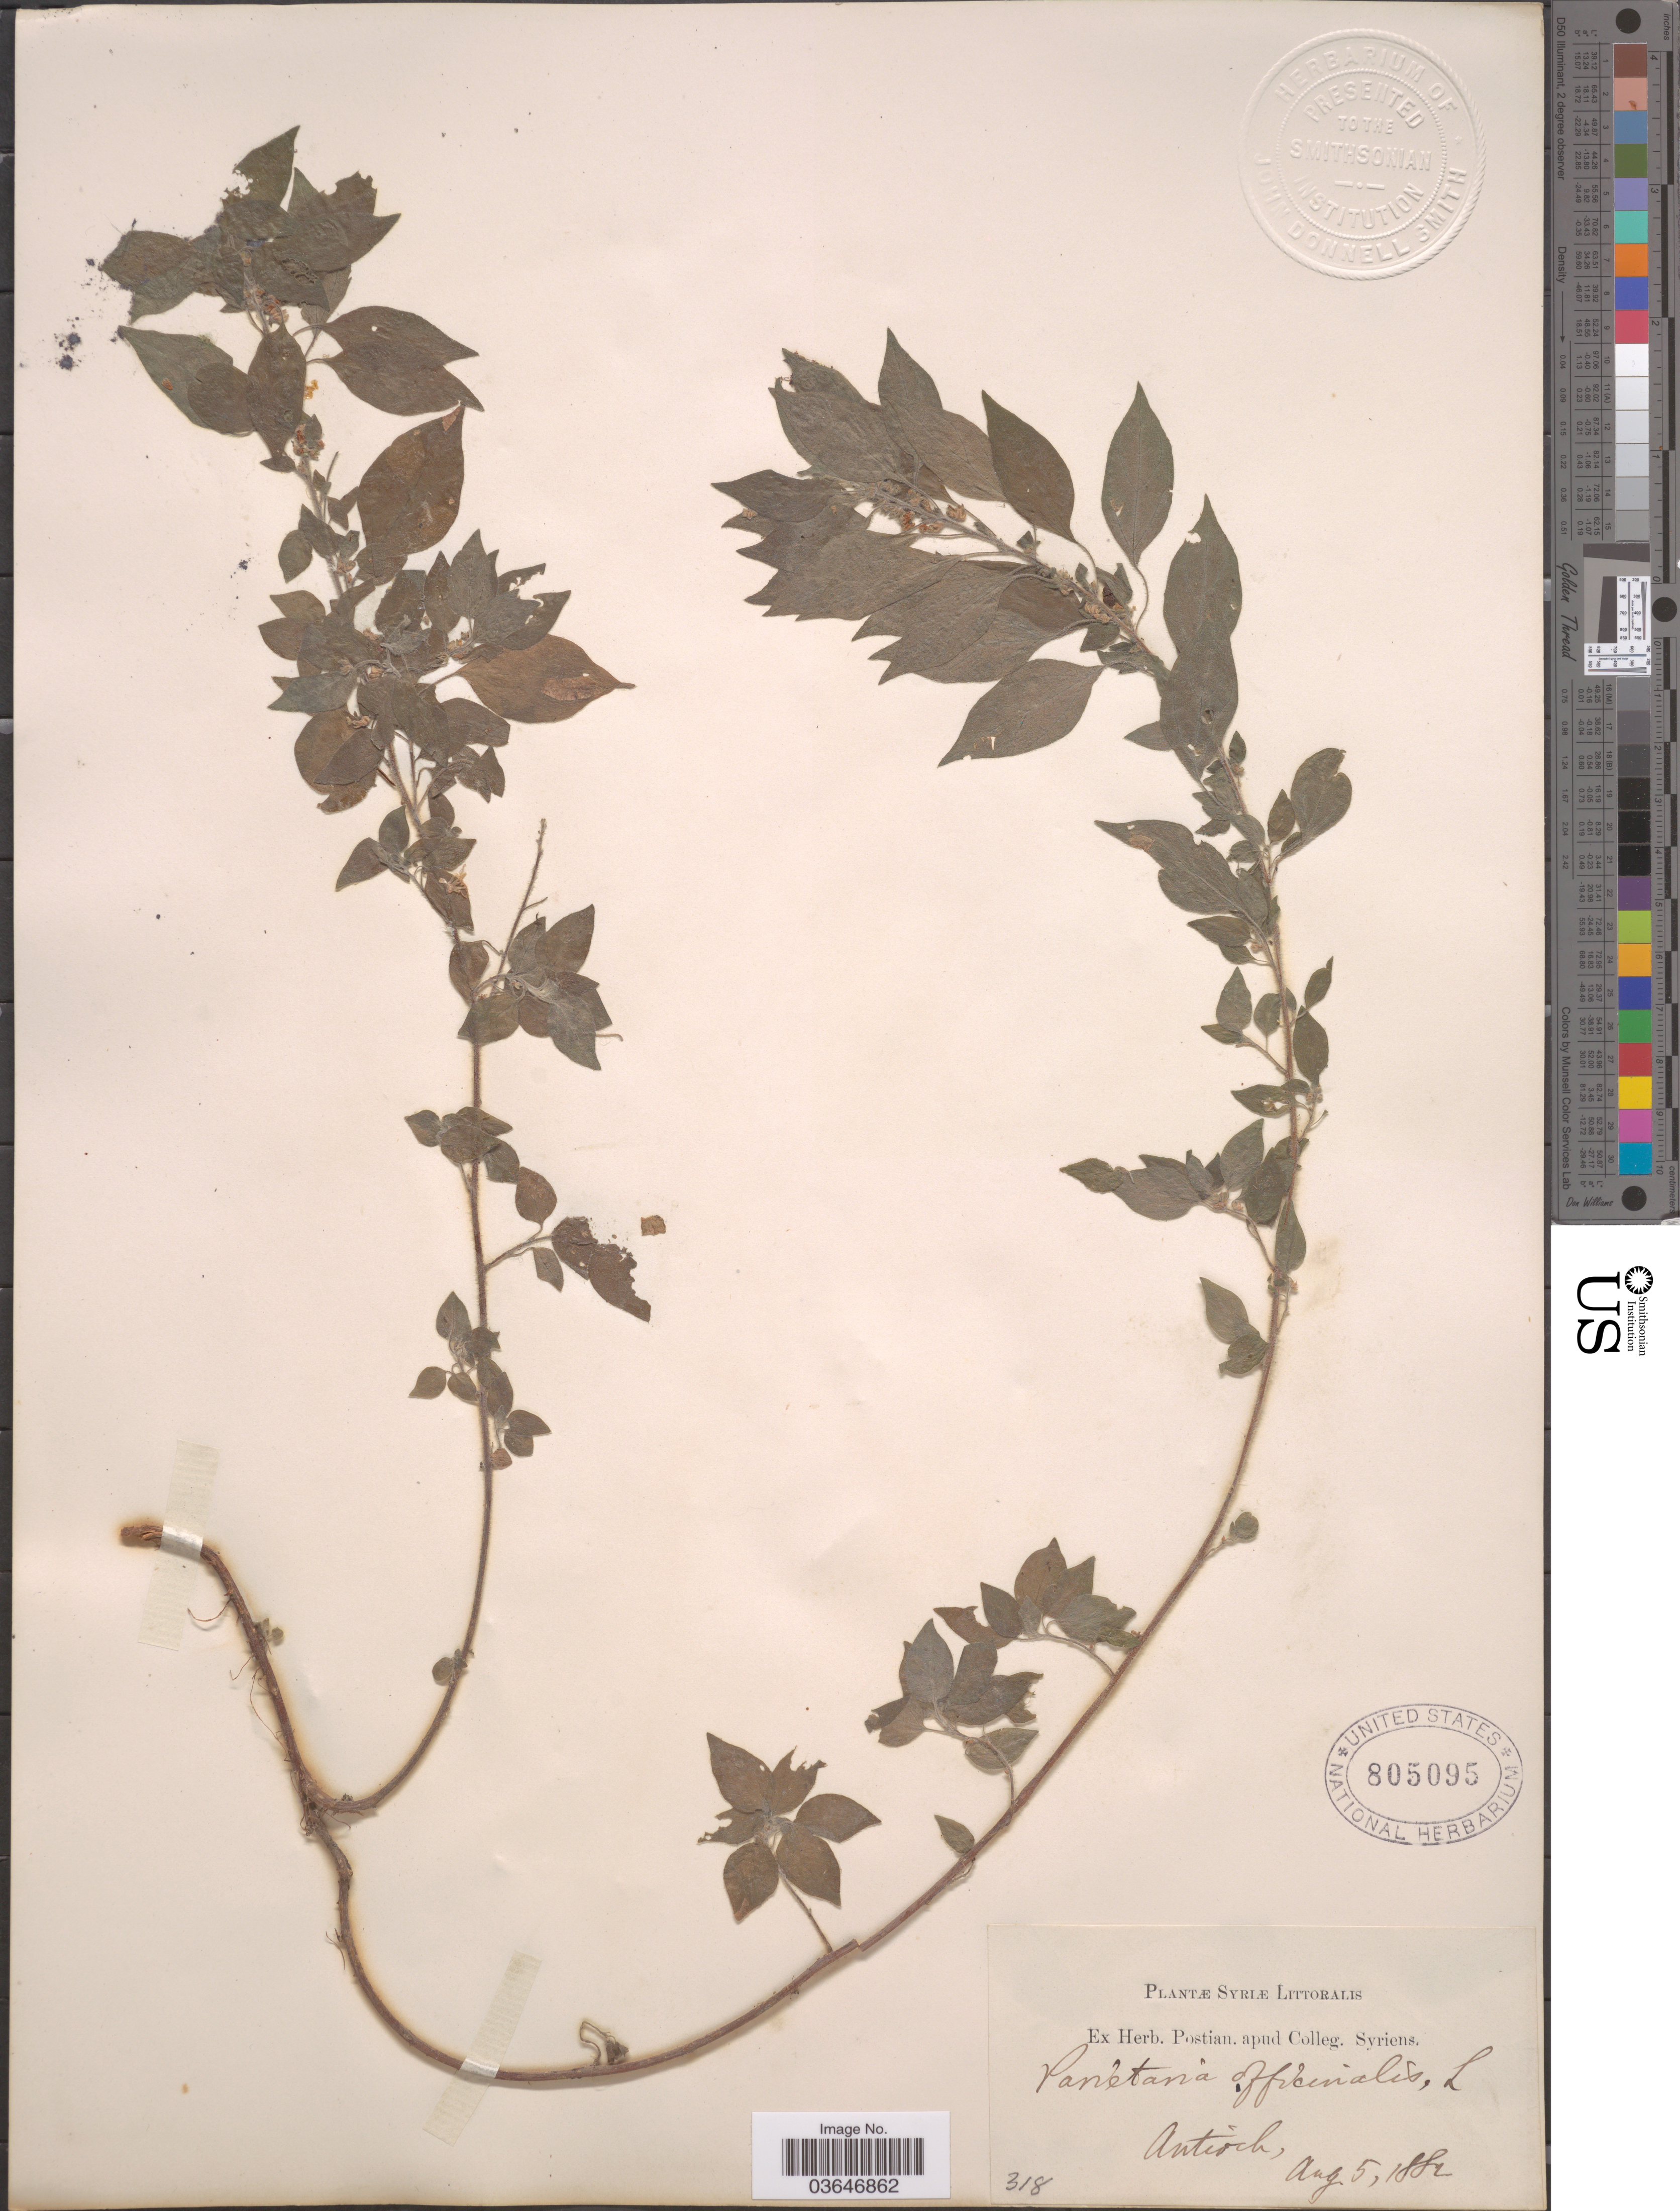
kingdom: Plantae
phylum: Tracheophyta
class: Magnoliopsida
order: Rosales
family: Urticaceae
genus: Parietaria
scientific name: Parietaria officinalis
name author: L.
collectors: ex herb. Postian. apud Colleg. Syriens. Protest. USE "Fannie P. A. Shepard" (10308853) AS PRIMARY COLLECTOR INSTEAD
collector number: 318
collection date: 1882-08-05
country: Syria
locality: Syriæ Littoralis. Antioch.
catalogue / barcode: US 805095